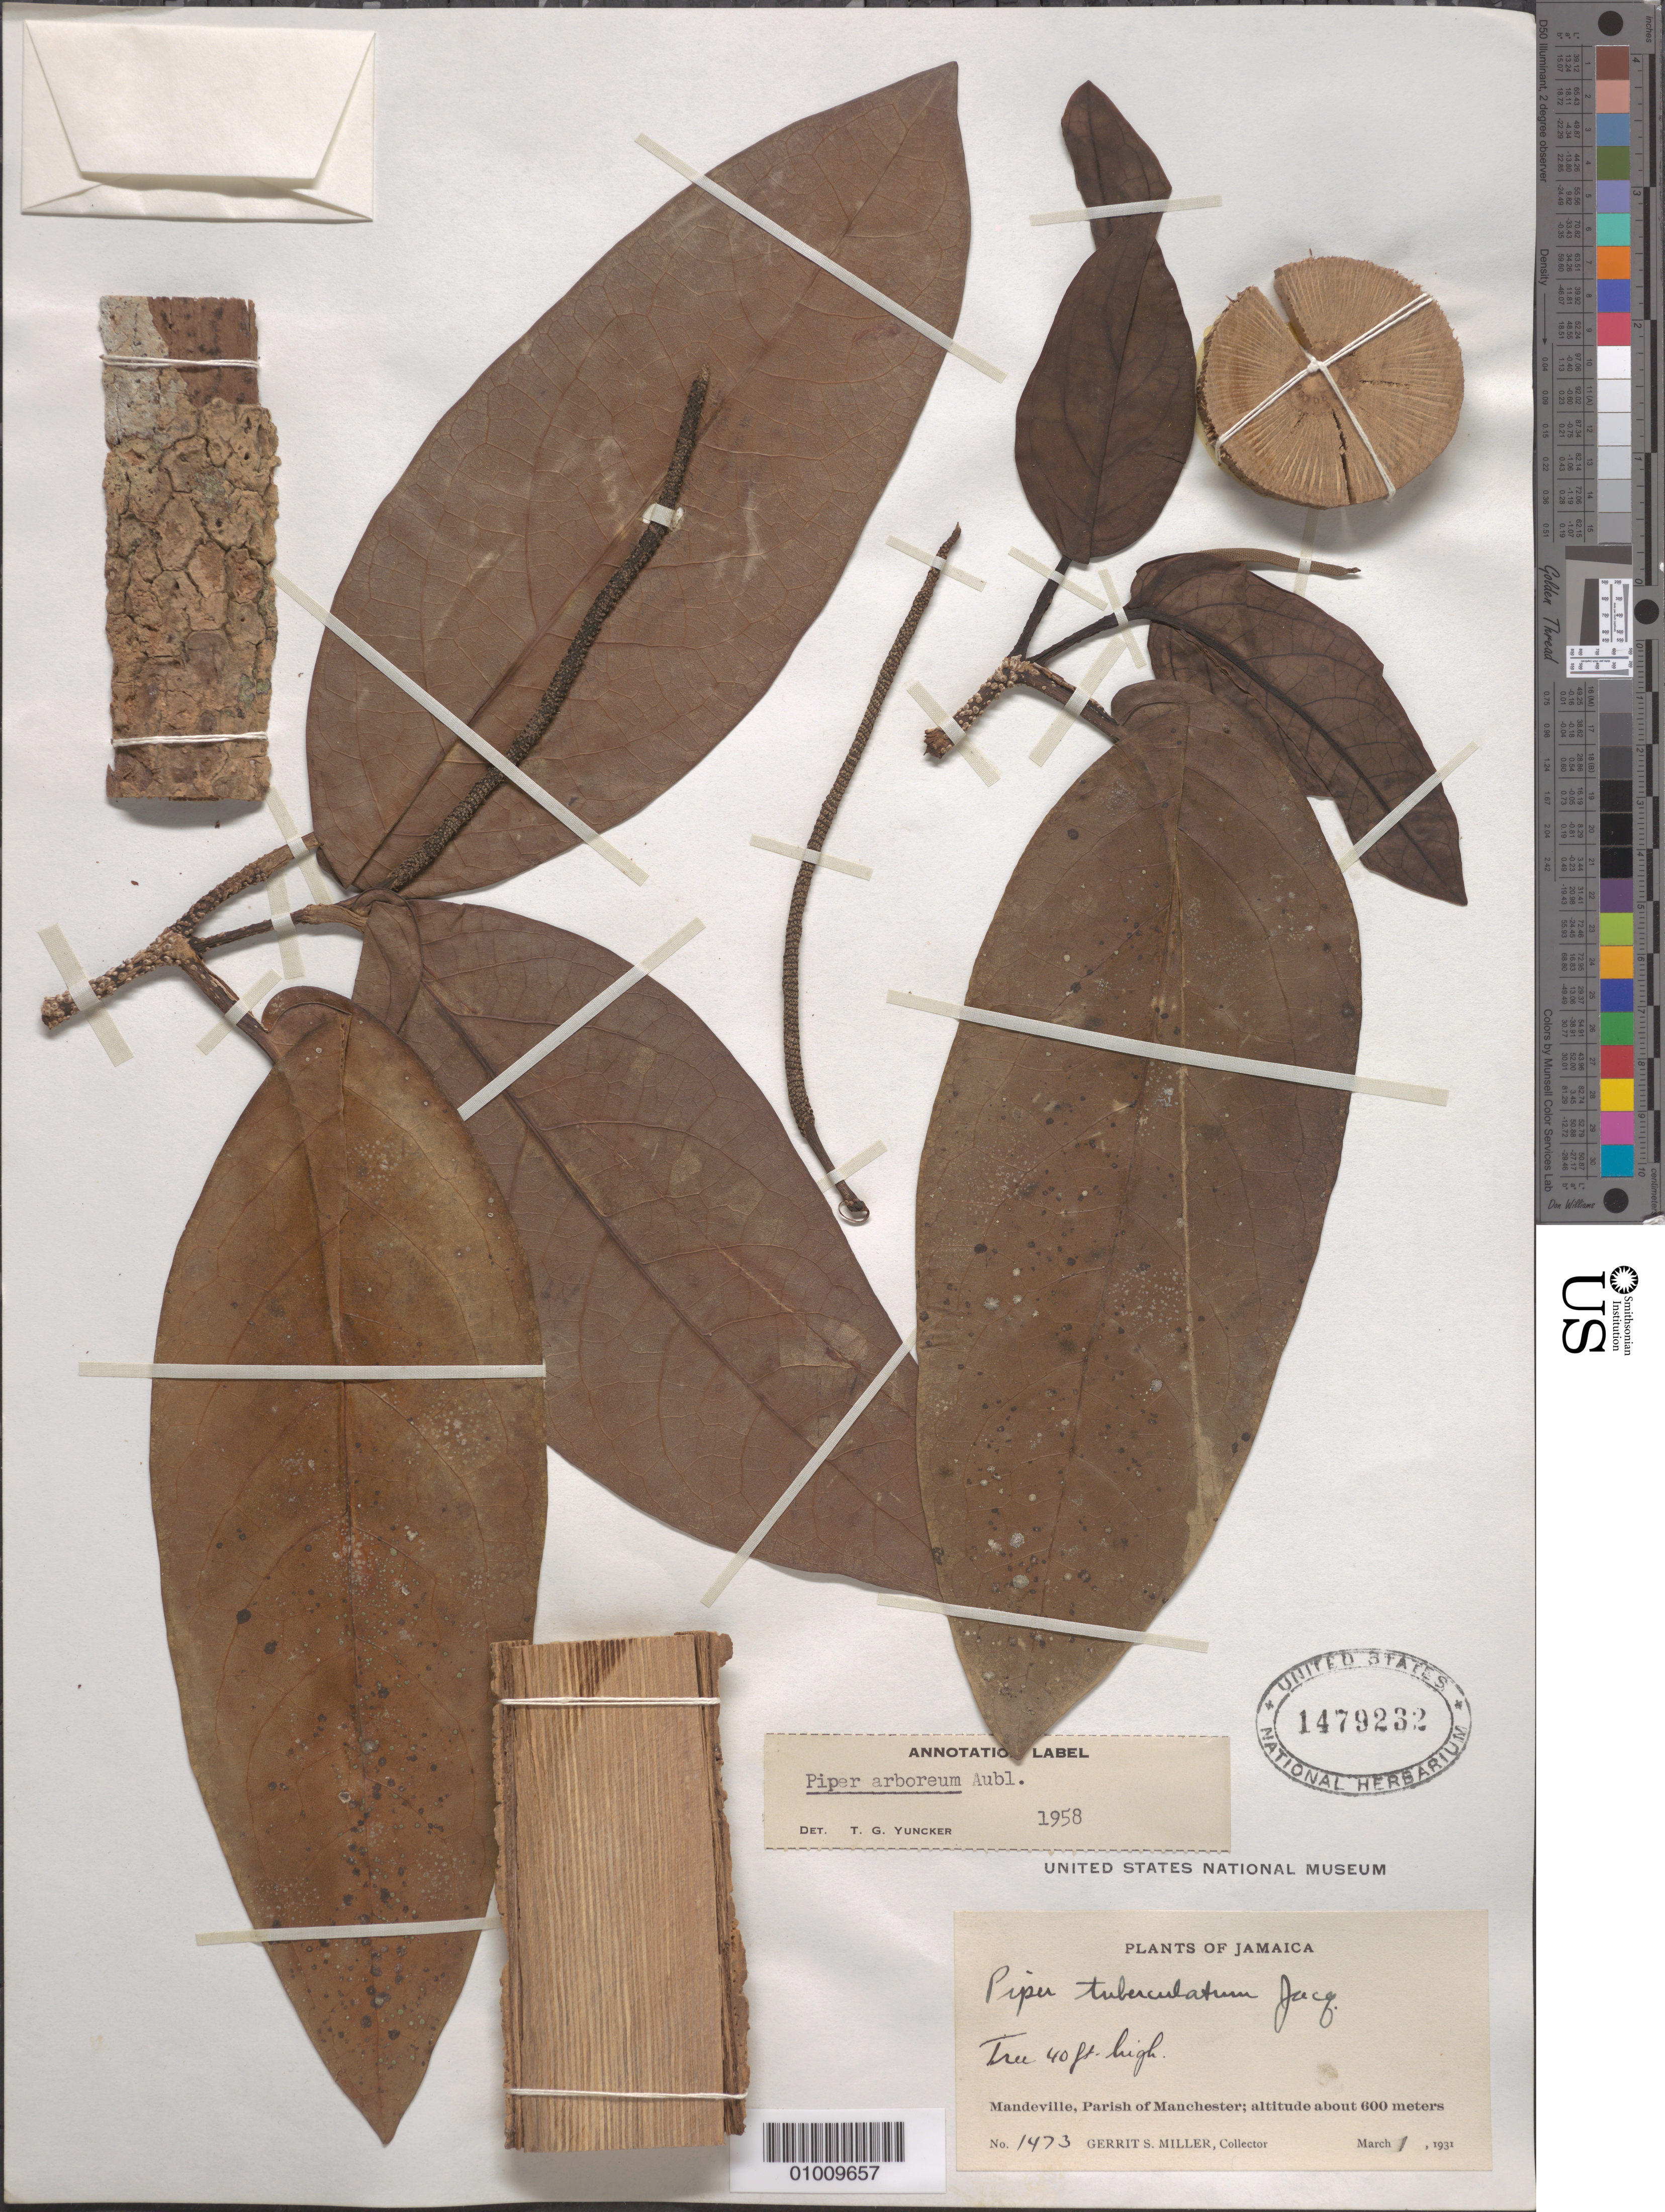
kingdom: Plantae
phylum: Tracheophyta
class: Magnoliopsida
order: Piperales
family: Piperaceae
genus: Piper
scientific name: Piper arboreum var. arboreum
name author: Aubl.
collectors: G. S. Miller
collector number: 1473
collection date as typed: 01 Mar 1931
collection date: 1931-03-01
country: Jamaica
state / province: Manchester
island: Jamaica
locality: Mandeville, Parish of Manchester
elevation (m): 600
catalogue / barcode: US 1479232